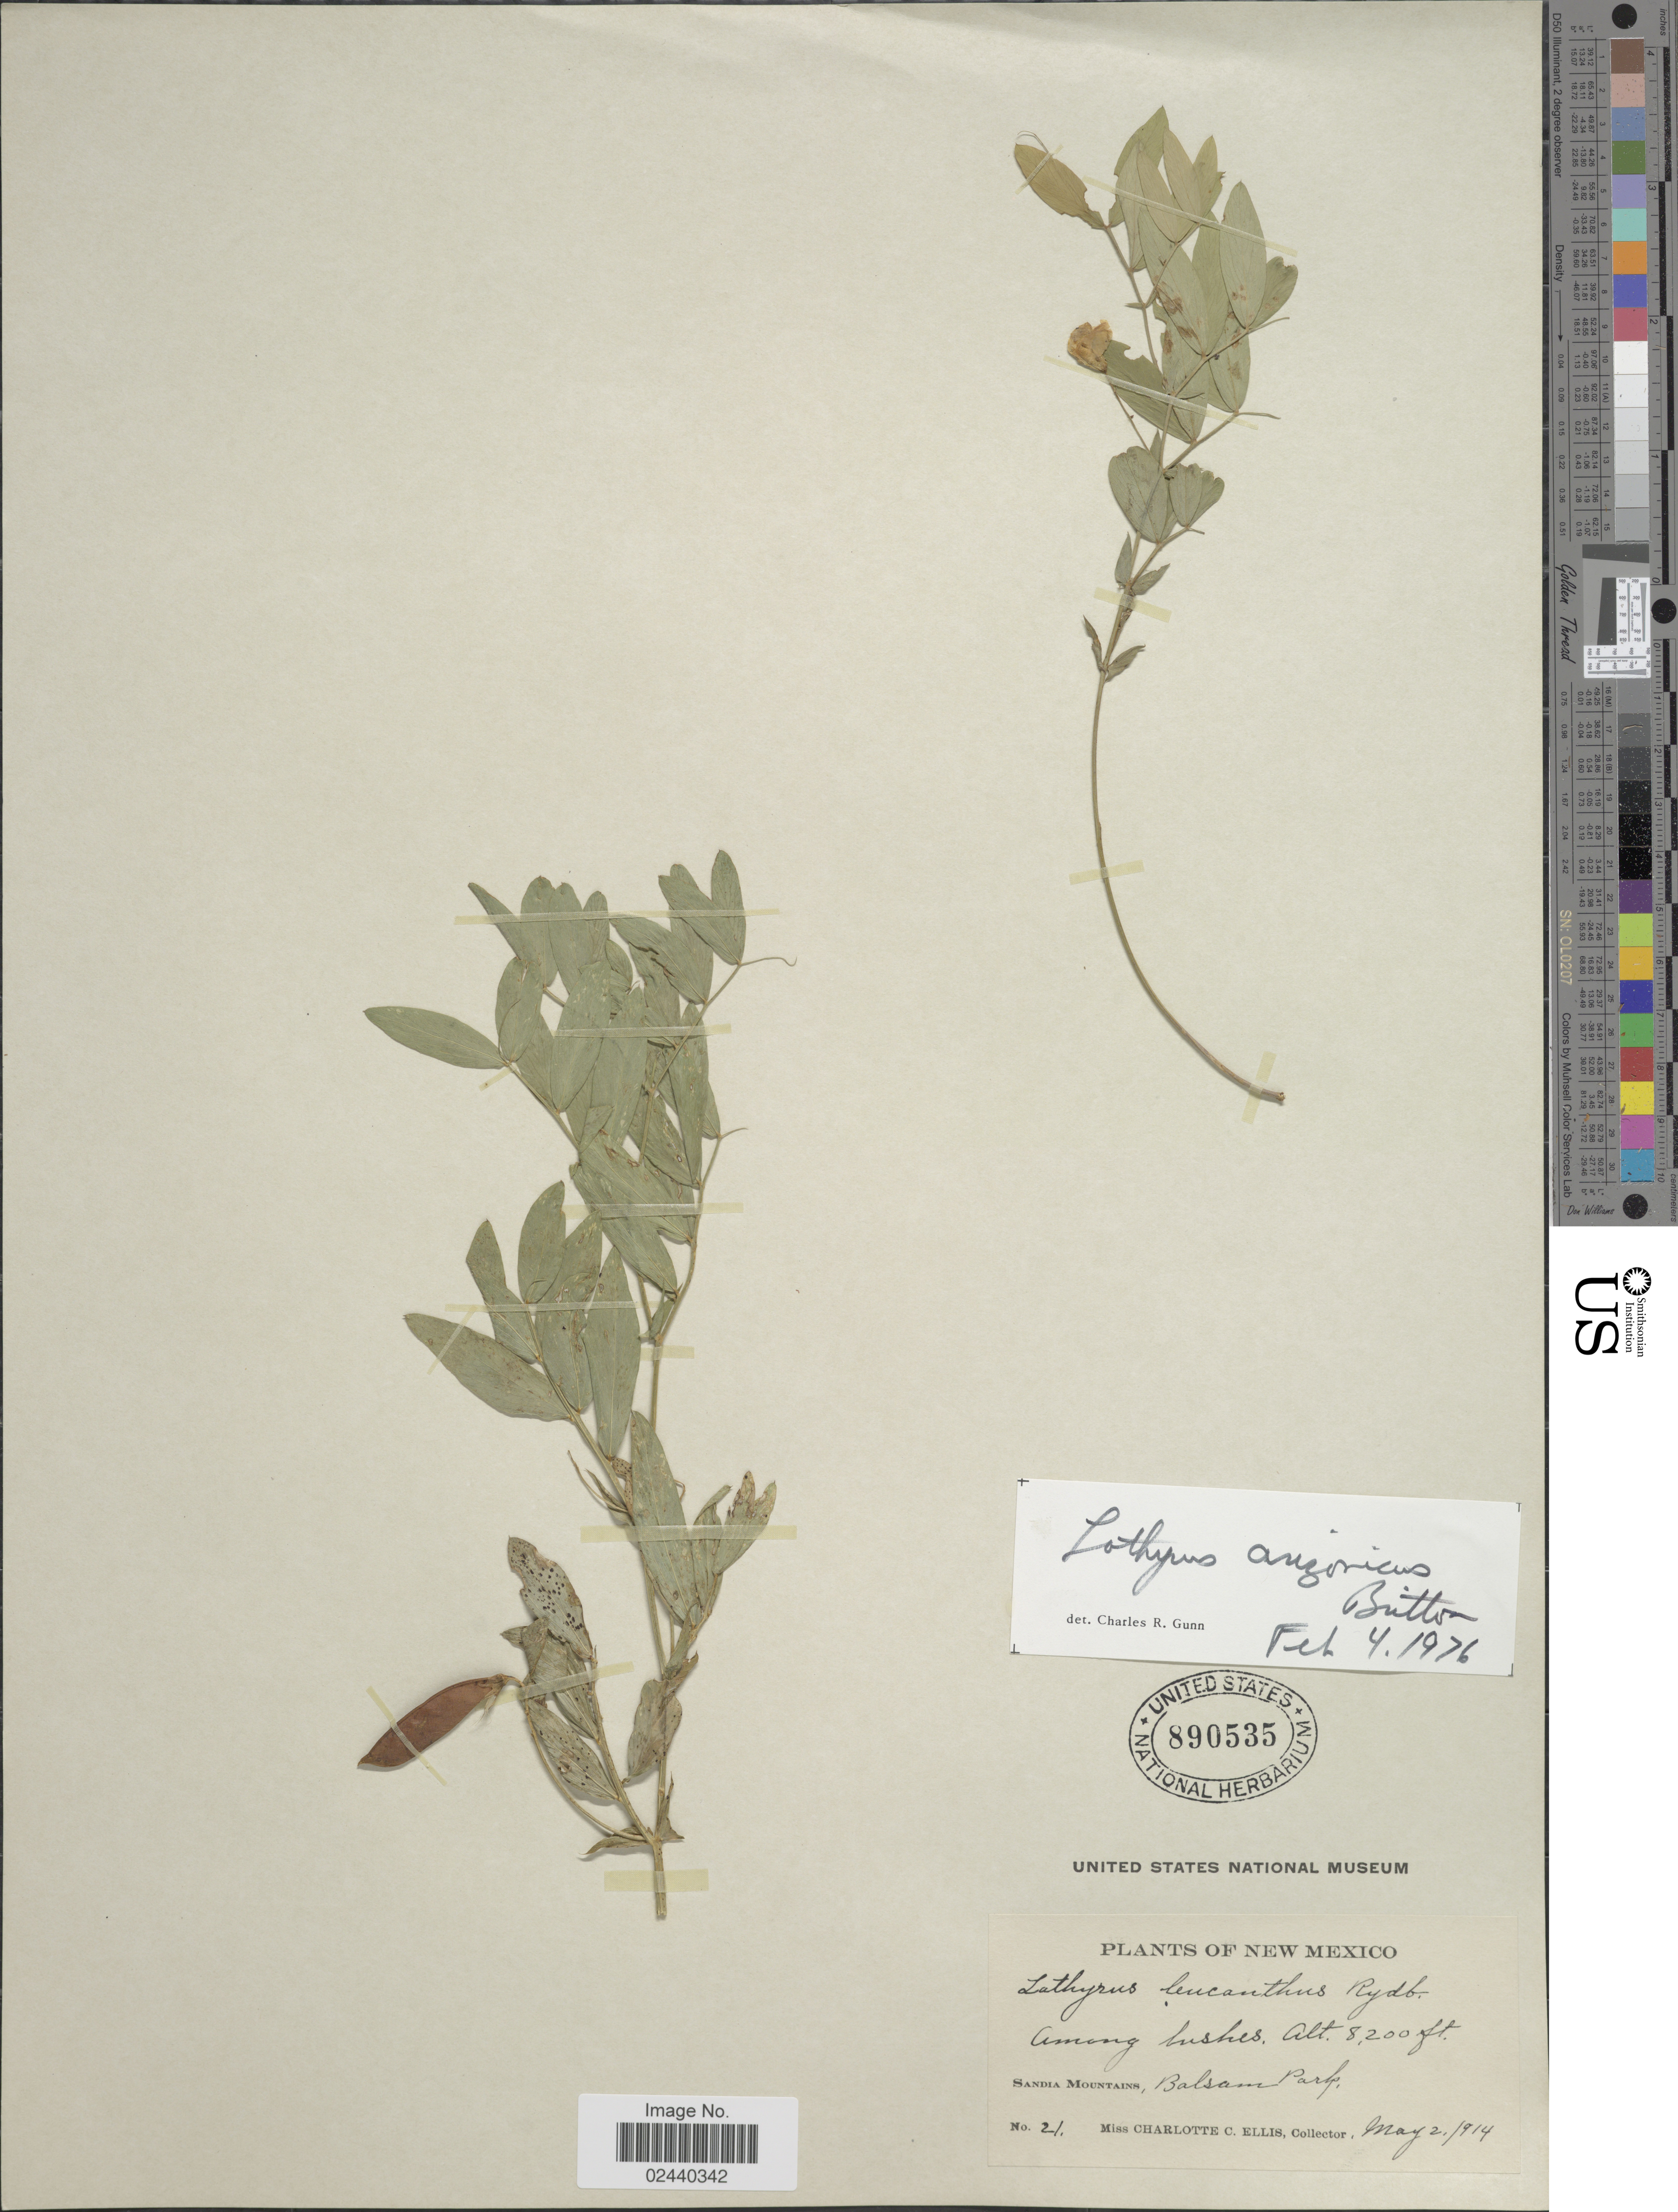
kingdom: Plantae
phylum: Tracheophyta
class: Magnoliopsida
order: Fabales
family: Fabaceae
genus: Lathyrus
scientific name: Lathyrus arizonicus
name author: Britton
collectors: C. C. Ellis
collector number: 21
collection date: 1914-05-02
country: United States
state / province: New Mexico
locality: Among bushes, Balsam Park, Sandia Mountains.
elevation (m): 2499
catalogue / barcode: US 890535